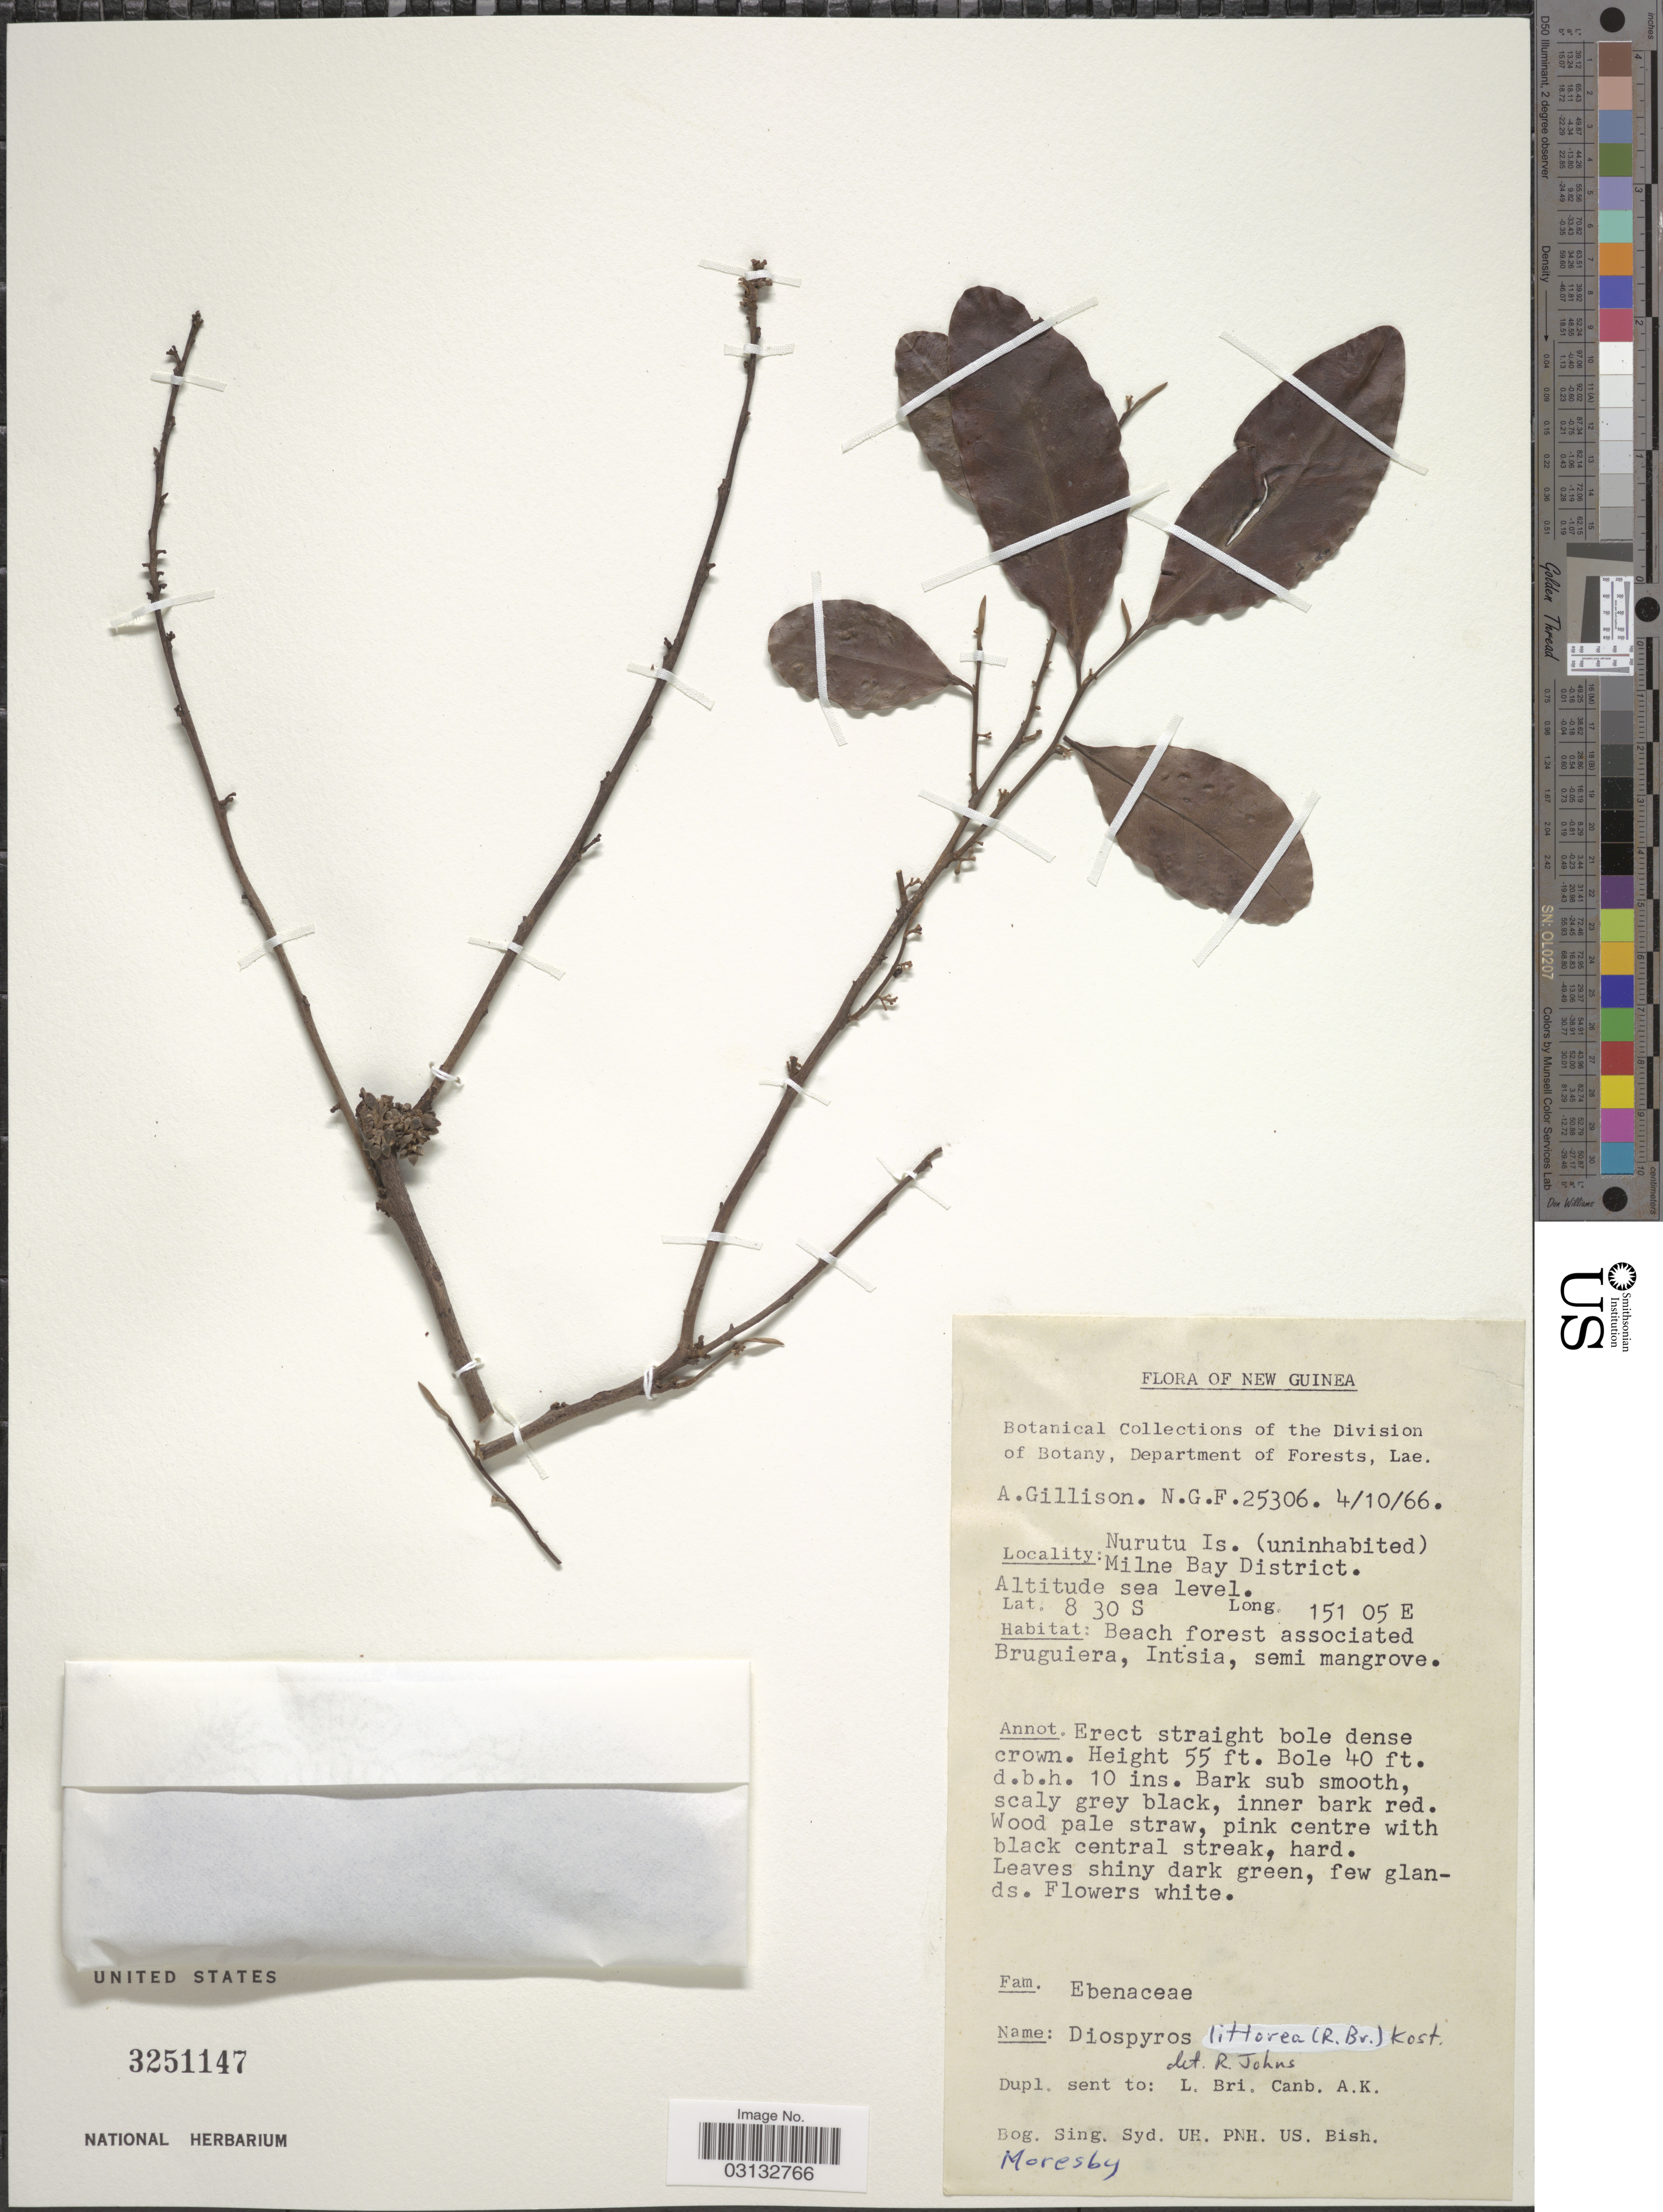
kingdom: Plantae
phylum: Tracheophyta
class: Magnoliopsida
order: Ericales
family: Ebenaceae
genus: Diospyros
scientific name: Diospyros littorea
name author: (R. Br.) Kosterm.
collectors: A. Gillison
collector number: NGF25306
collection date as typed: Transcribed d/m/y: 4/10/66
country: Papua New Guinea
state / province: Milne Bay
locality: New Guinea. Nurutu Is. (uninhabited) Milne Bay District.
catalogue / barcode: US 3251147